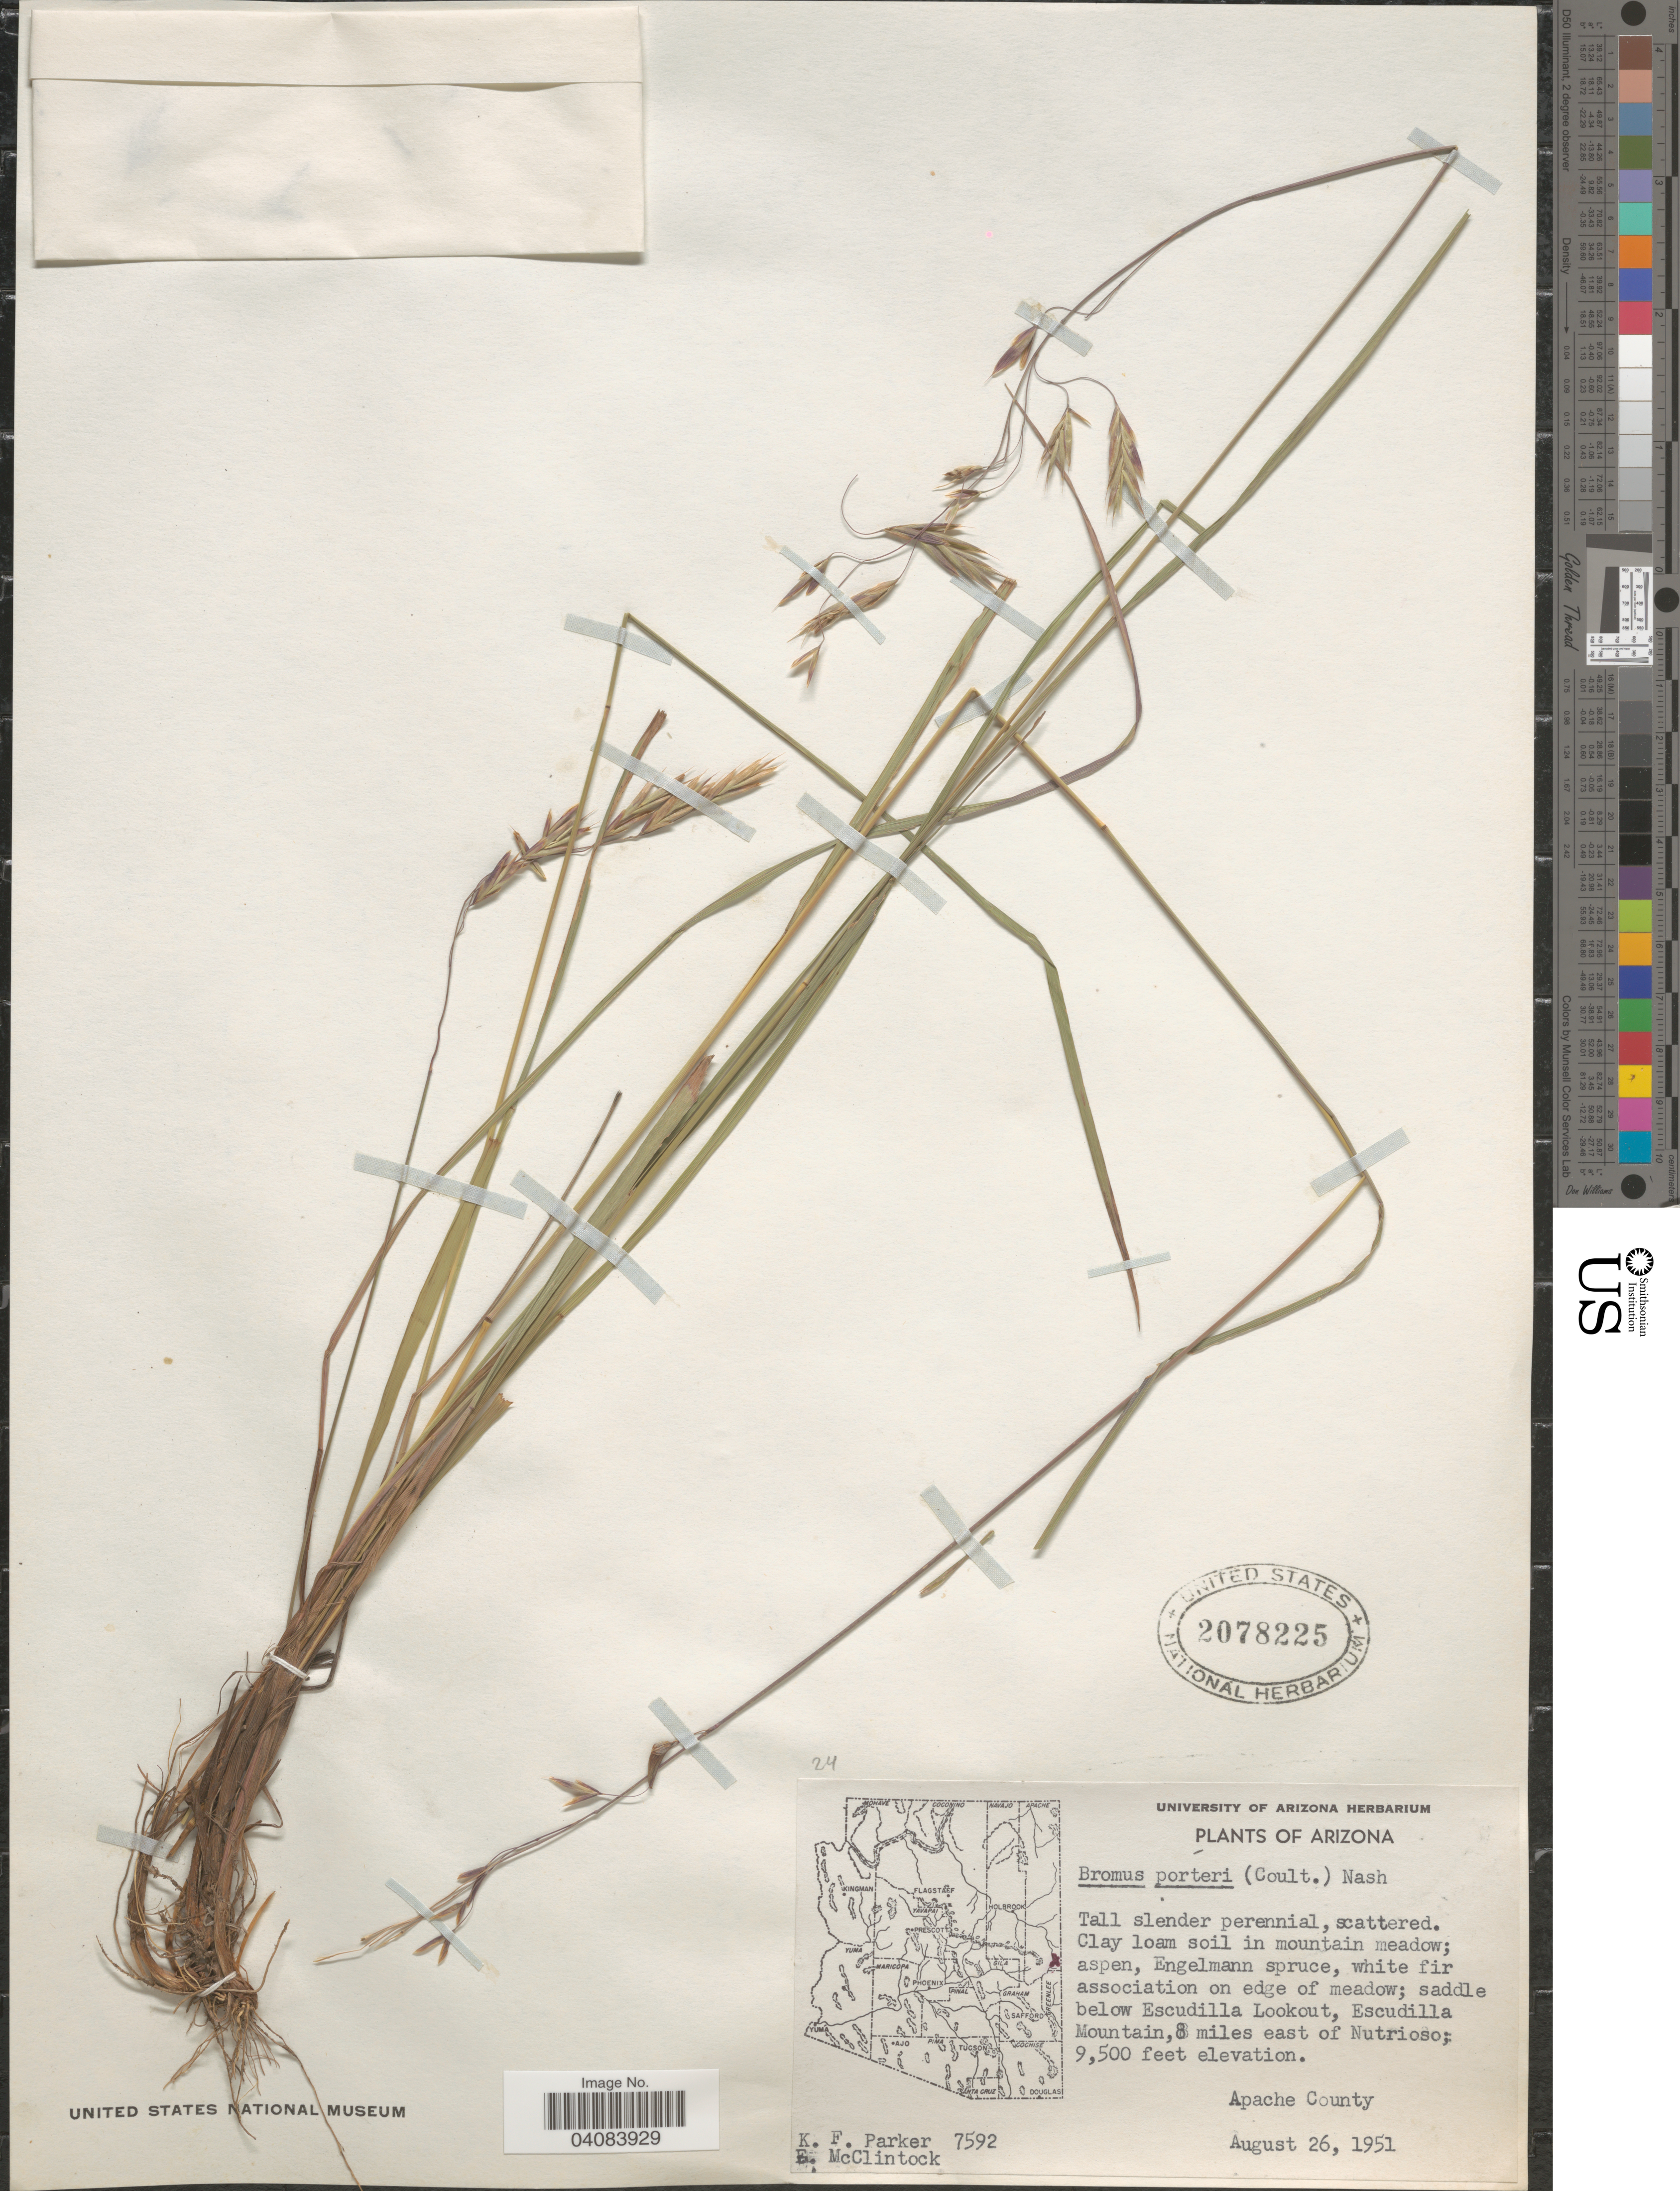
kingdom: Plantae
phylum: Tracheophyta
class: Liliopsida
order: Poales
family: Poaceae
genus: Bromus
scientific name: Bromus porteri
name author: (J.M. Coult.) Nash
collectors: K. F. Parker & E. McClintock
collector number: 7592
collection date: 1951-08-26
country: United States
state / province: Arizona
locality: Saddle below Escudilla Lookout, Escudilla Mountain, 8 miles east of Nutrioso. Apache County.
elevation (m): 2896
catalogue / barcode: US 2078225